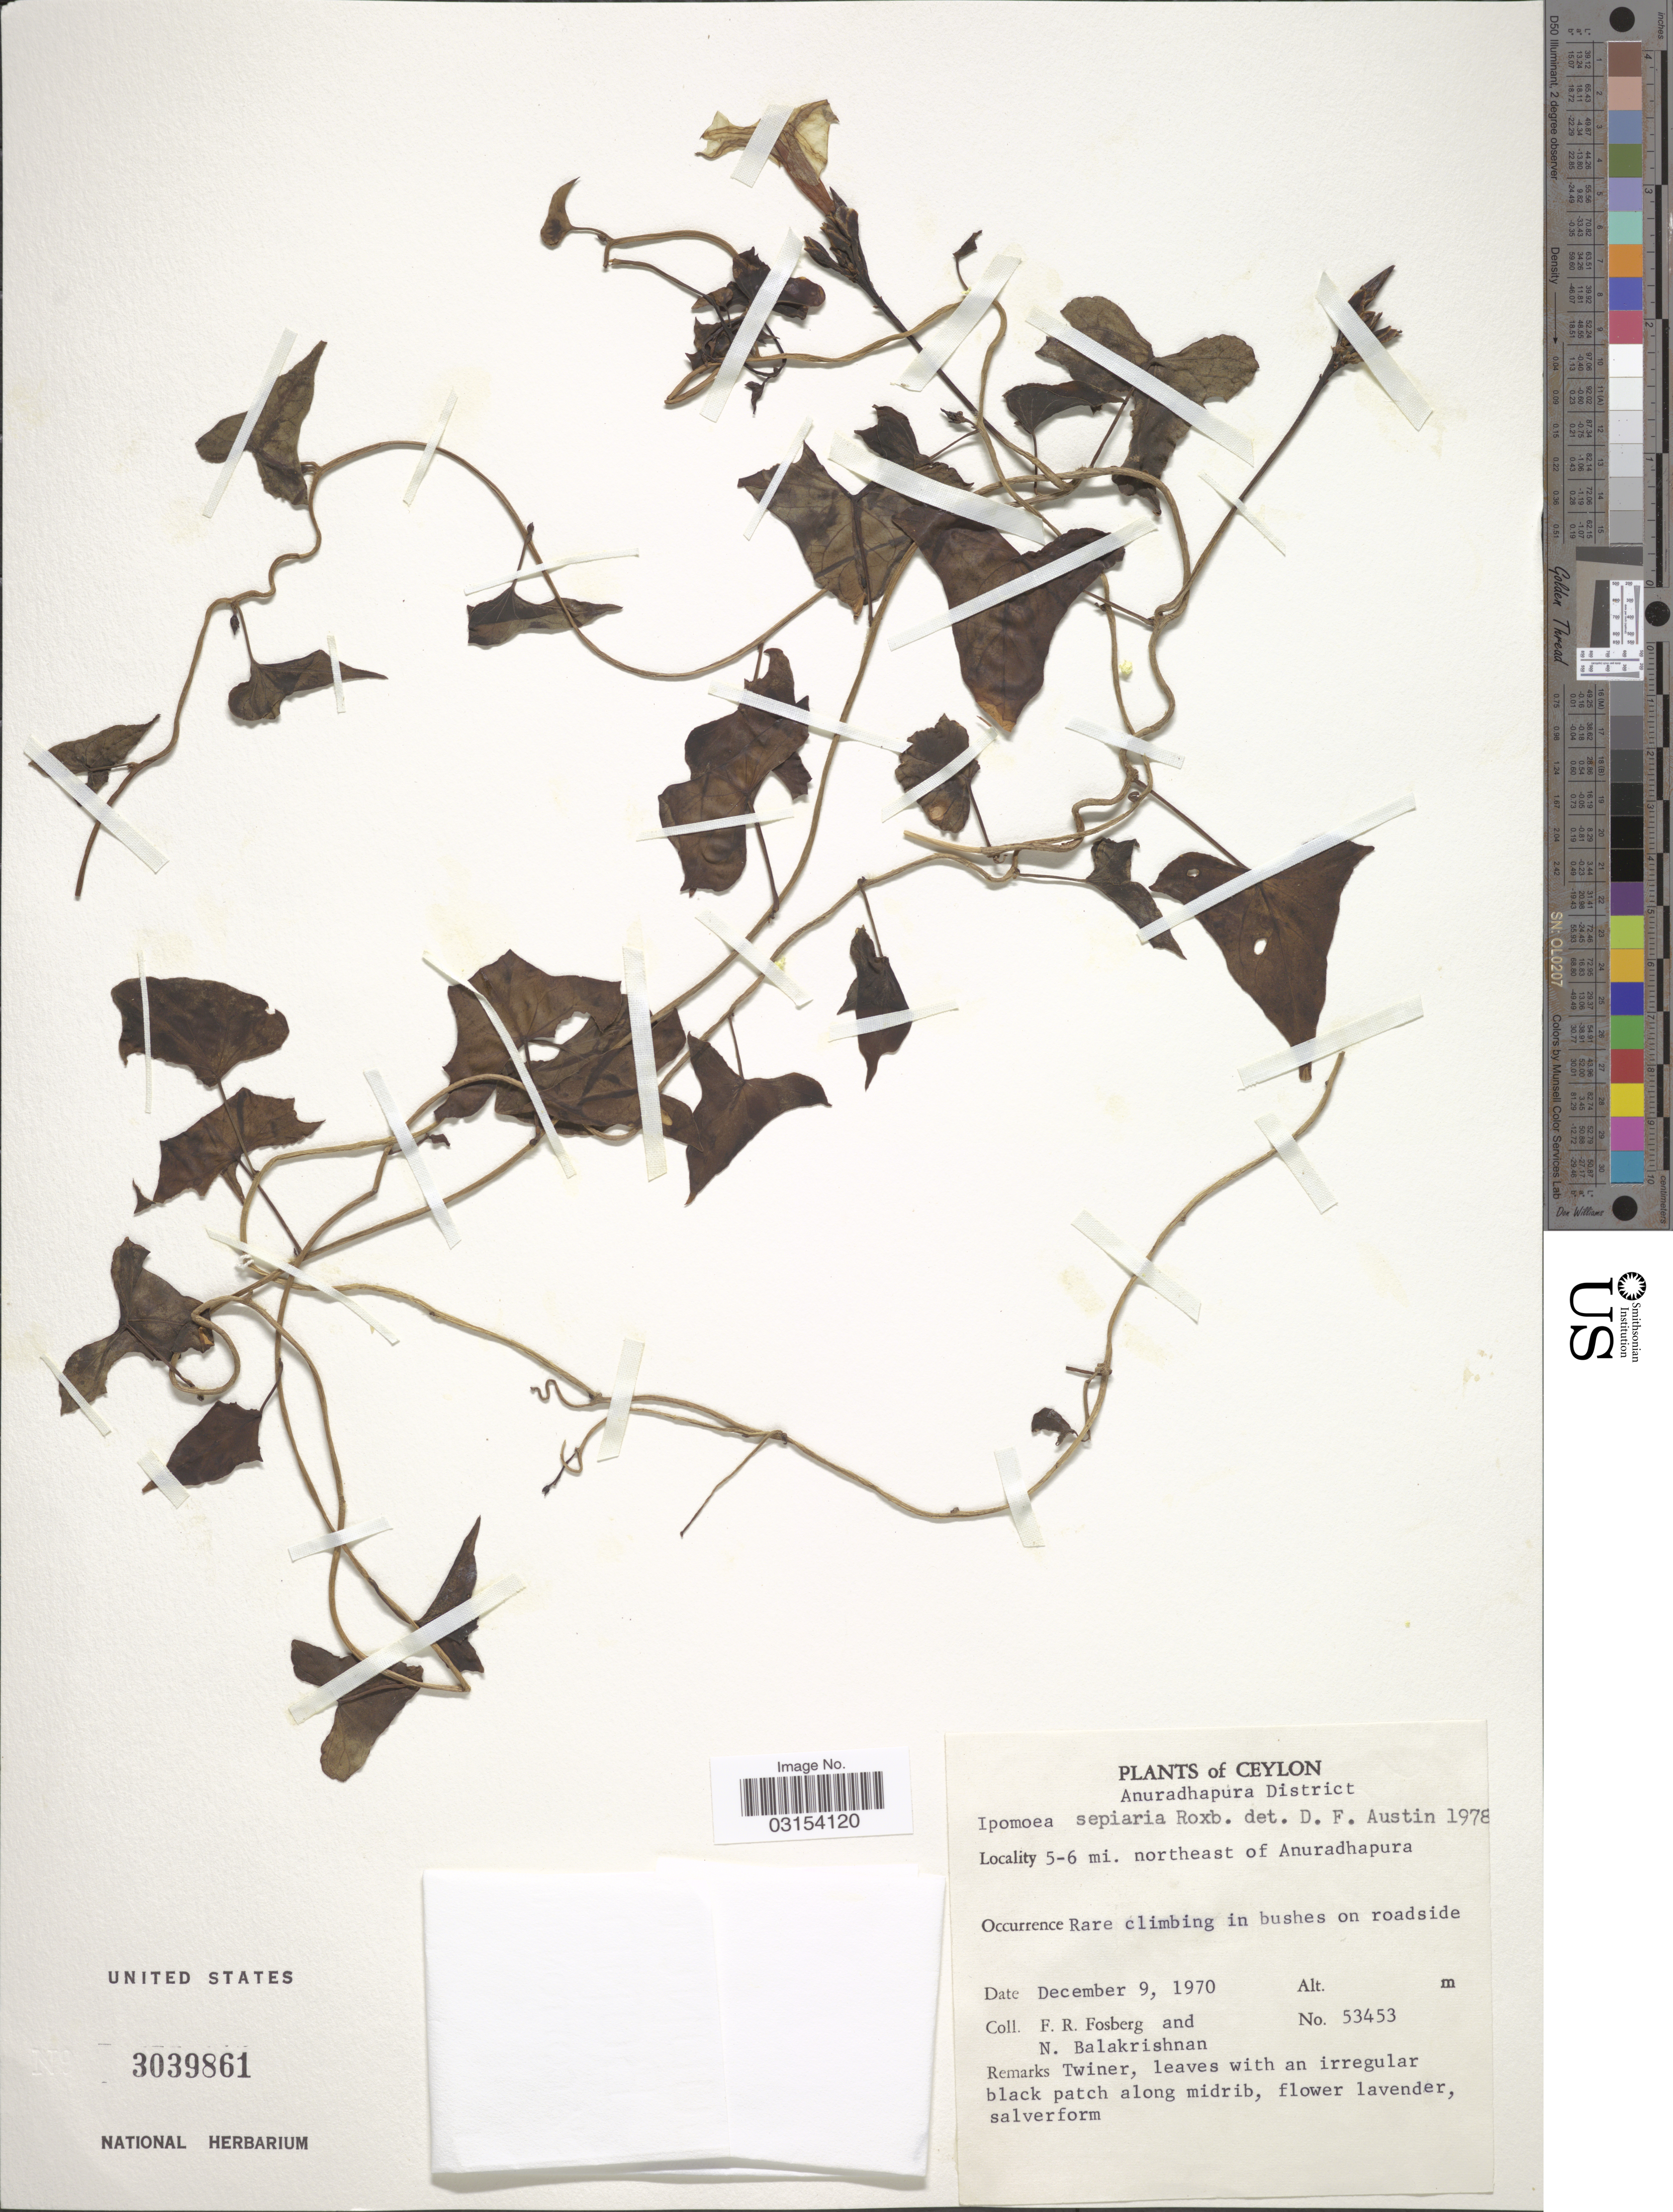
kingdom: Plantae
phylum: Tracheophyta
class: Magnoliopsida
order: Solanales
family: Convolvulaceae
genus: Ipomoea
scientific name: Ipomoea sepiaria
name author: Koenig ex Roxb.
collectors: F. R. Fosberg & N. Balakrishnan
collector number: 53453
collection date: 1970-12-09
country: Sri Lanka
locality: Ceylon, Anuradhapura District, 5-6 mi. northeast of Anuradhapura.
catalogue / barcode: US 3039861